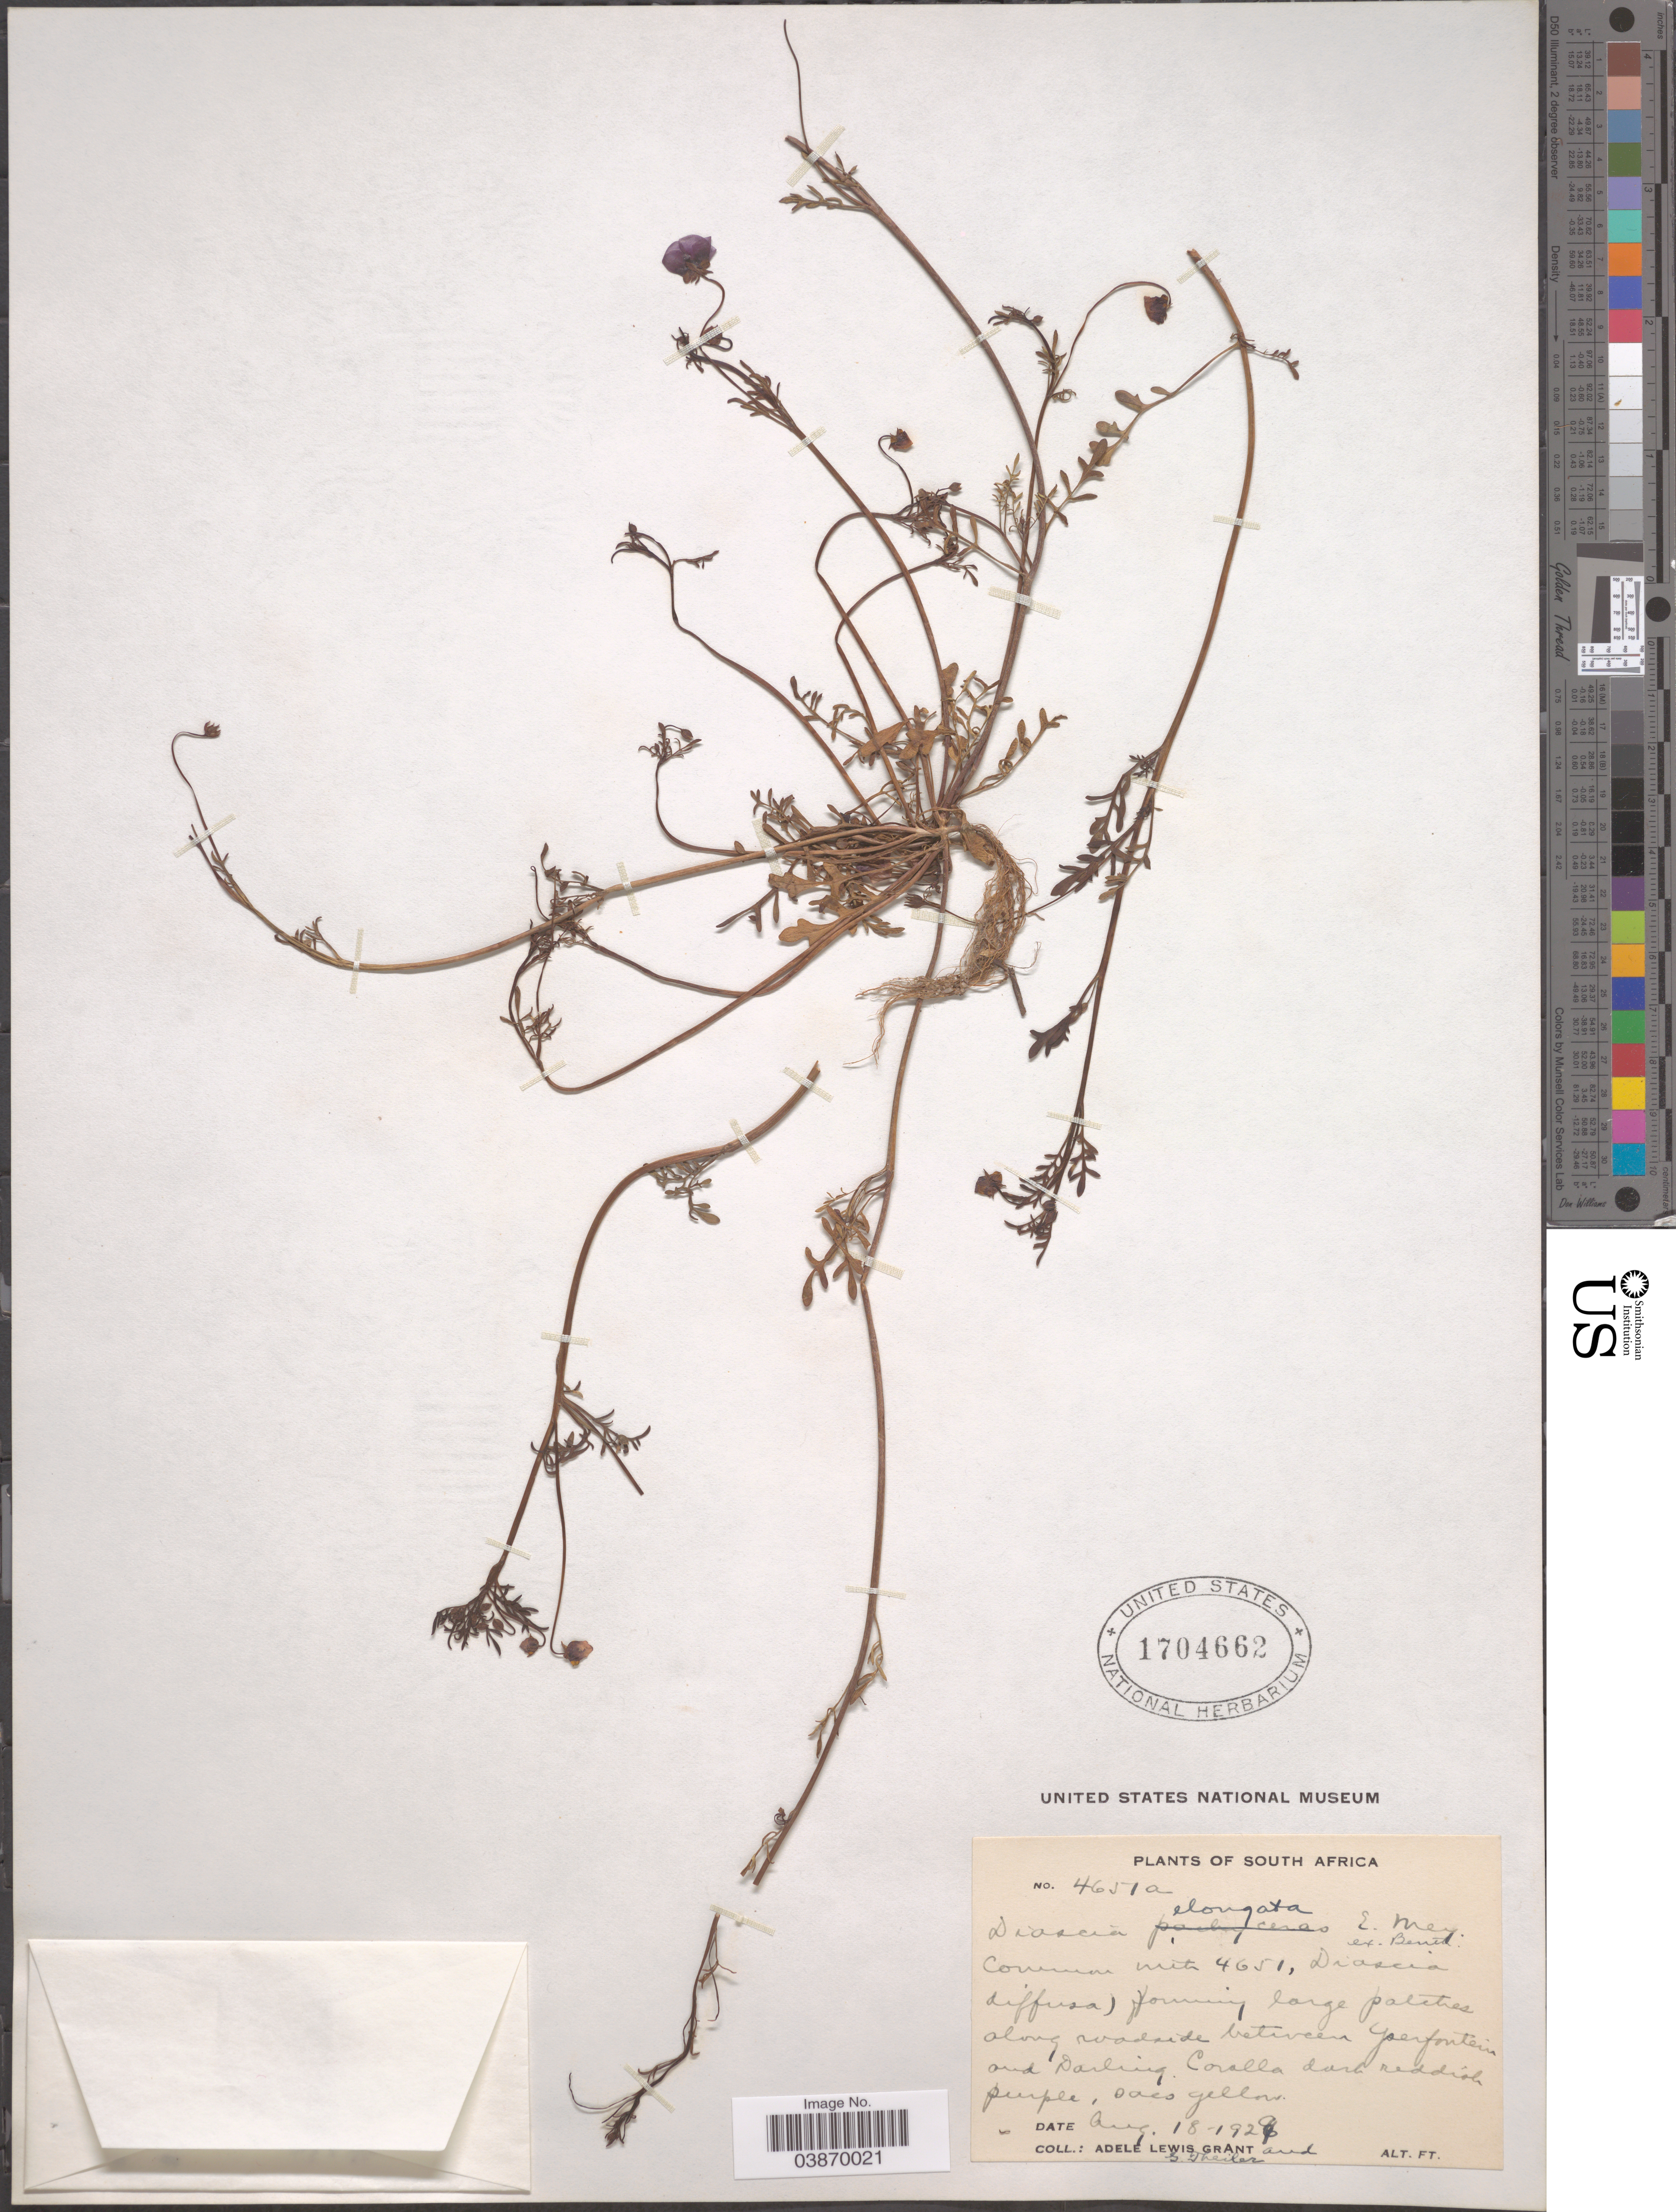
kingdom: Plantae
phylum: Tracheophyta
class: Magnoliopsida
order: Lamiales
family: Scrophulariaceae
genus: Diascia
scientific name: Diascia elongata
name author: Benth.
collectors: A. L. Grant & G. Theiler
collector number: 4651a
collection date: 1927-08-18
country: South Africa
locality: Large patches along roadside between Yserfontein and Darling.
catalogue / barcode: US 1704662